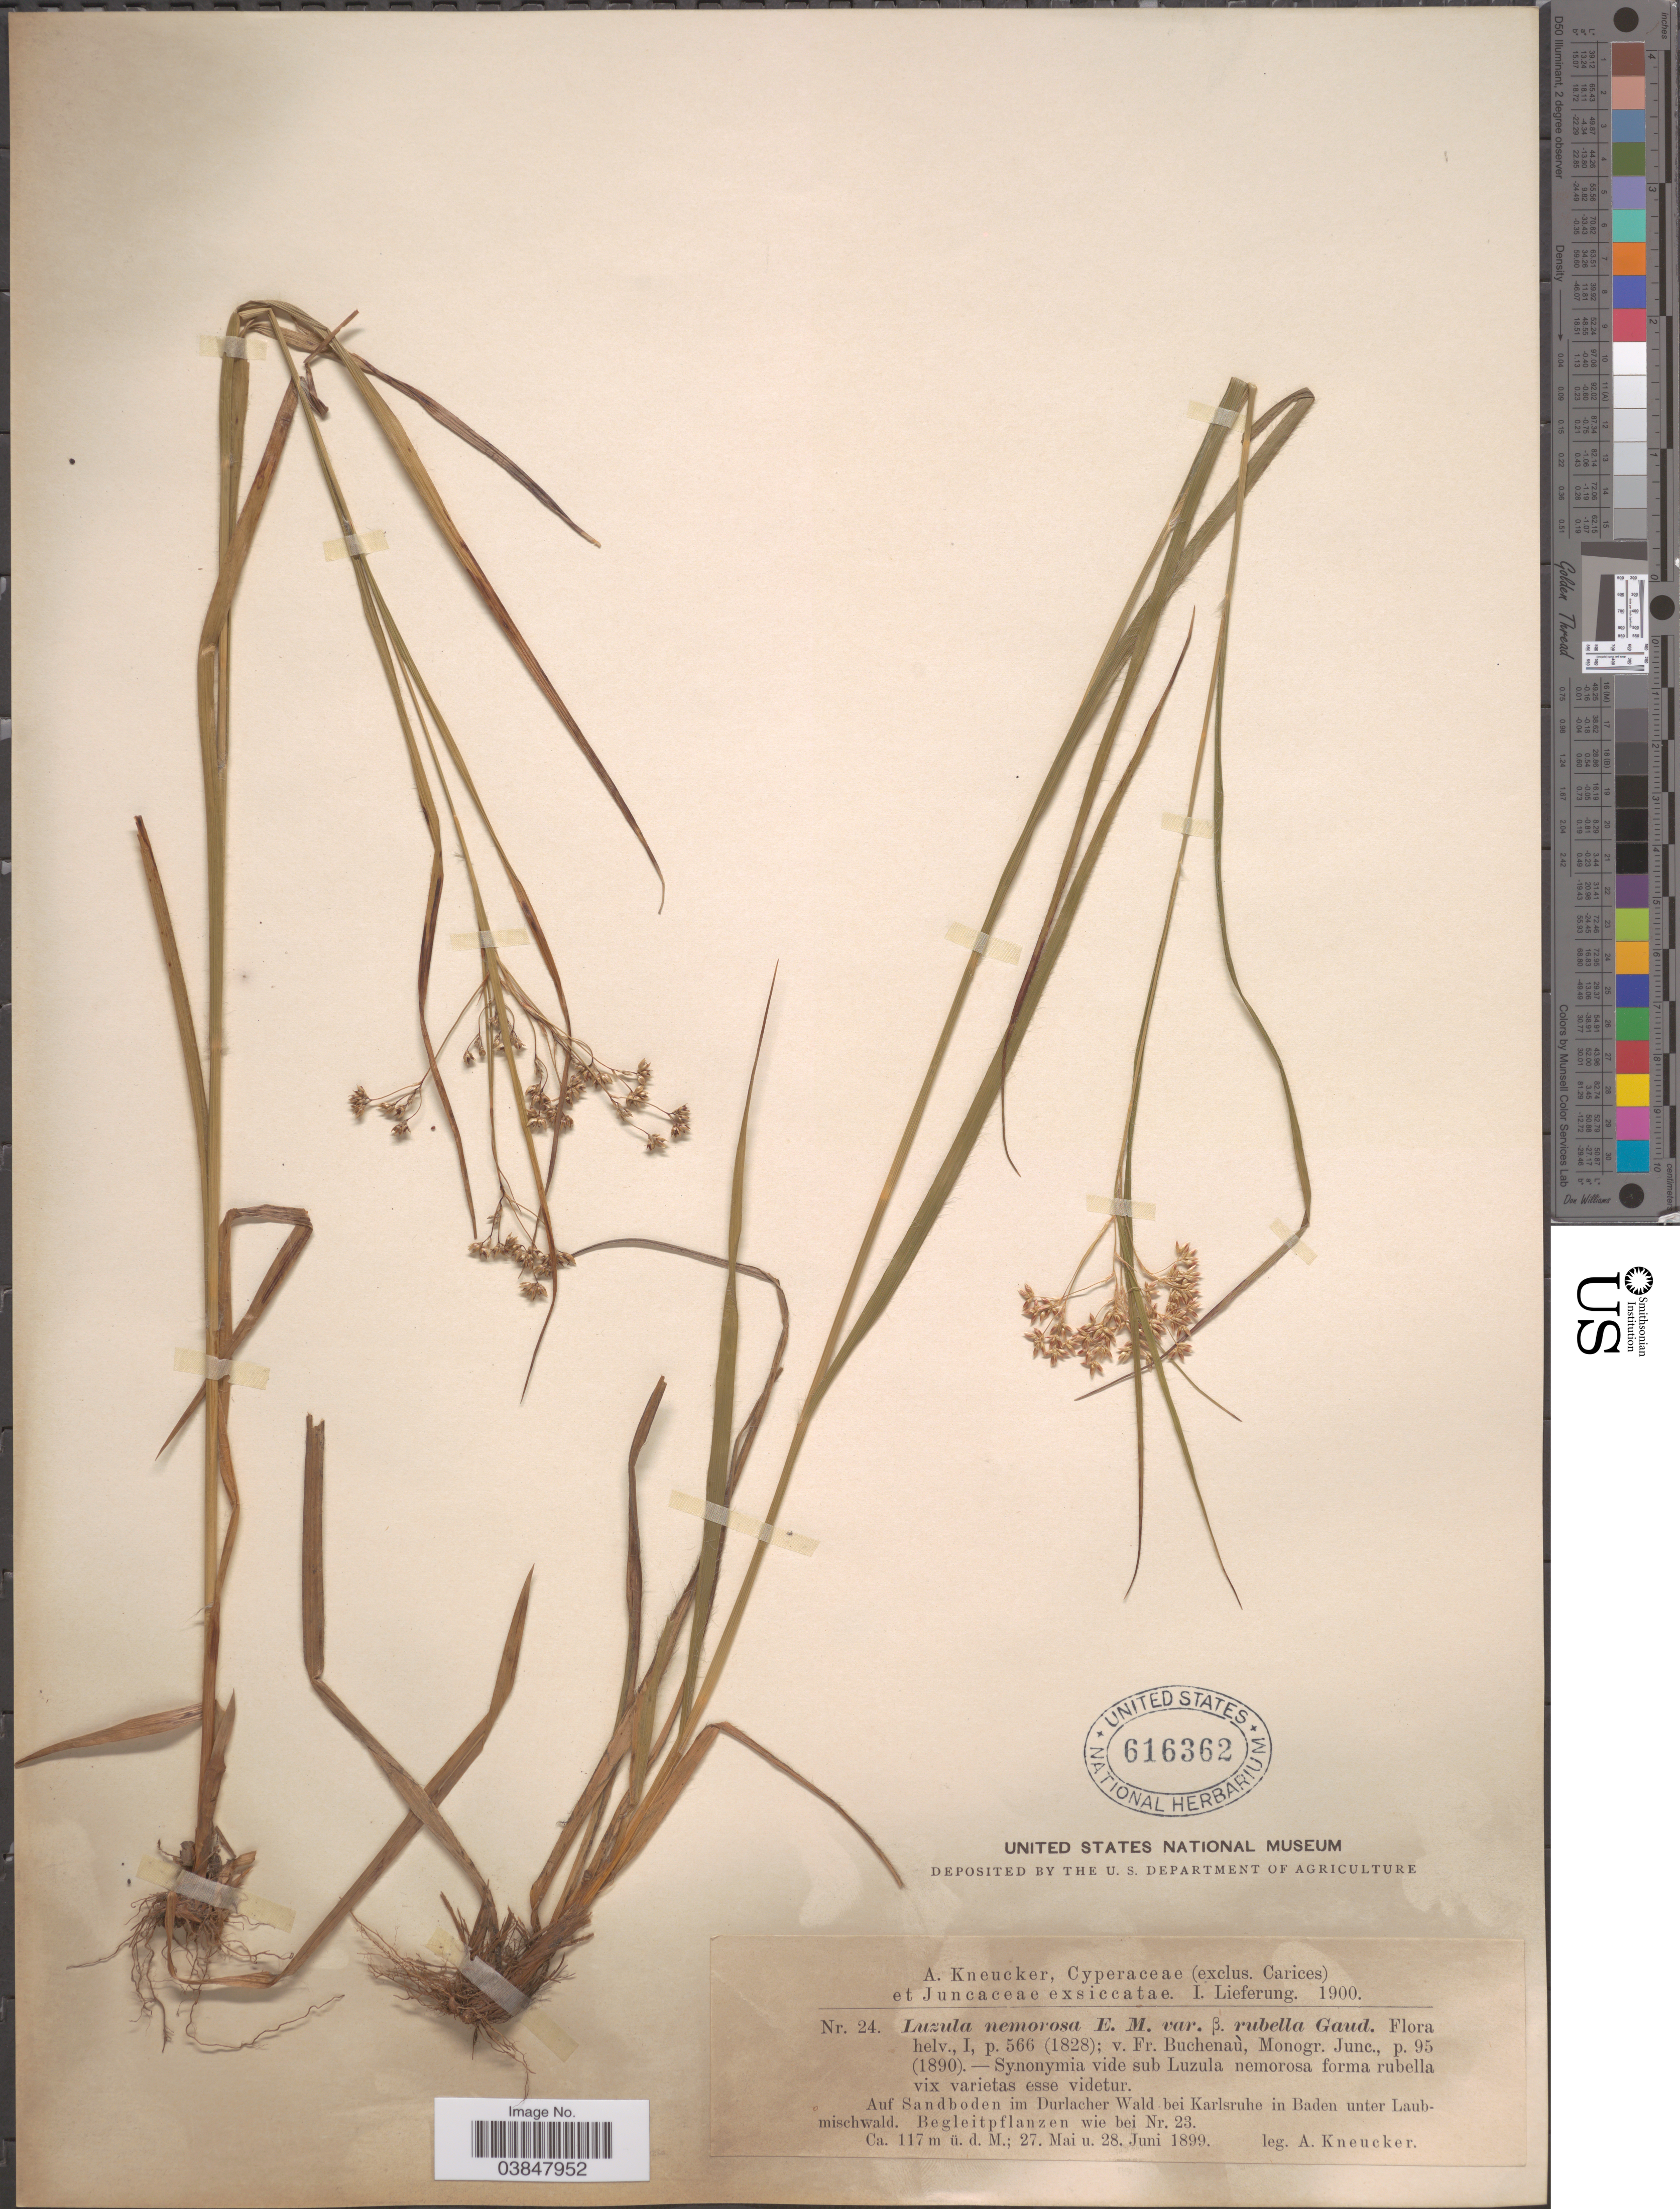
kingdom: Plantae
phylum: Tracheophyta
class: Liliopsida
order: Poales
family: Juncaceae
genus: Luzula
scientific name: Luzula luzuloides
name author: (Lam.) Dandy & Wilmott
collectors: A. Kneucker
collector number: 24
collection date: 1899-06-28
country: Germany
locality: Auf Sandboden im Durlacher Wald bei Karlsruhe in Baden unter Laubmischwald.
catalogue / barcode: US 616362